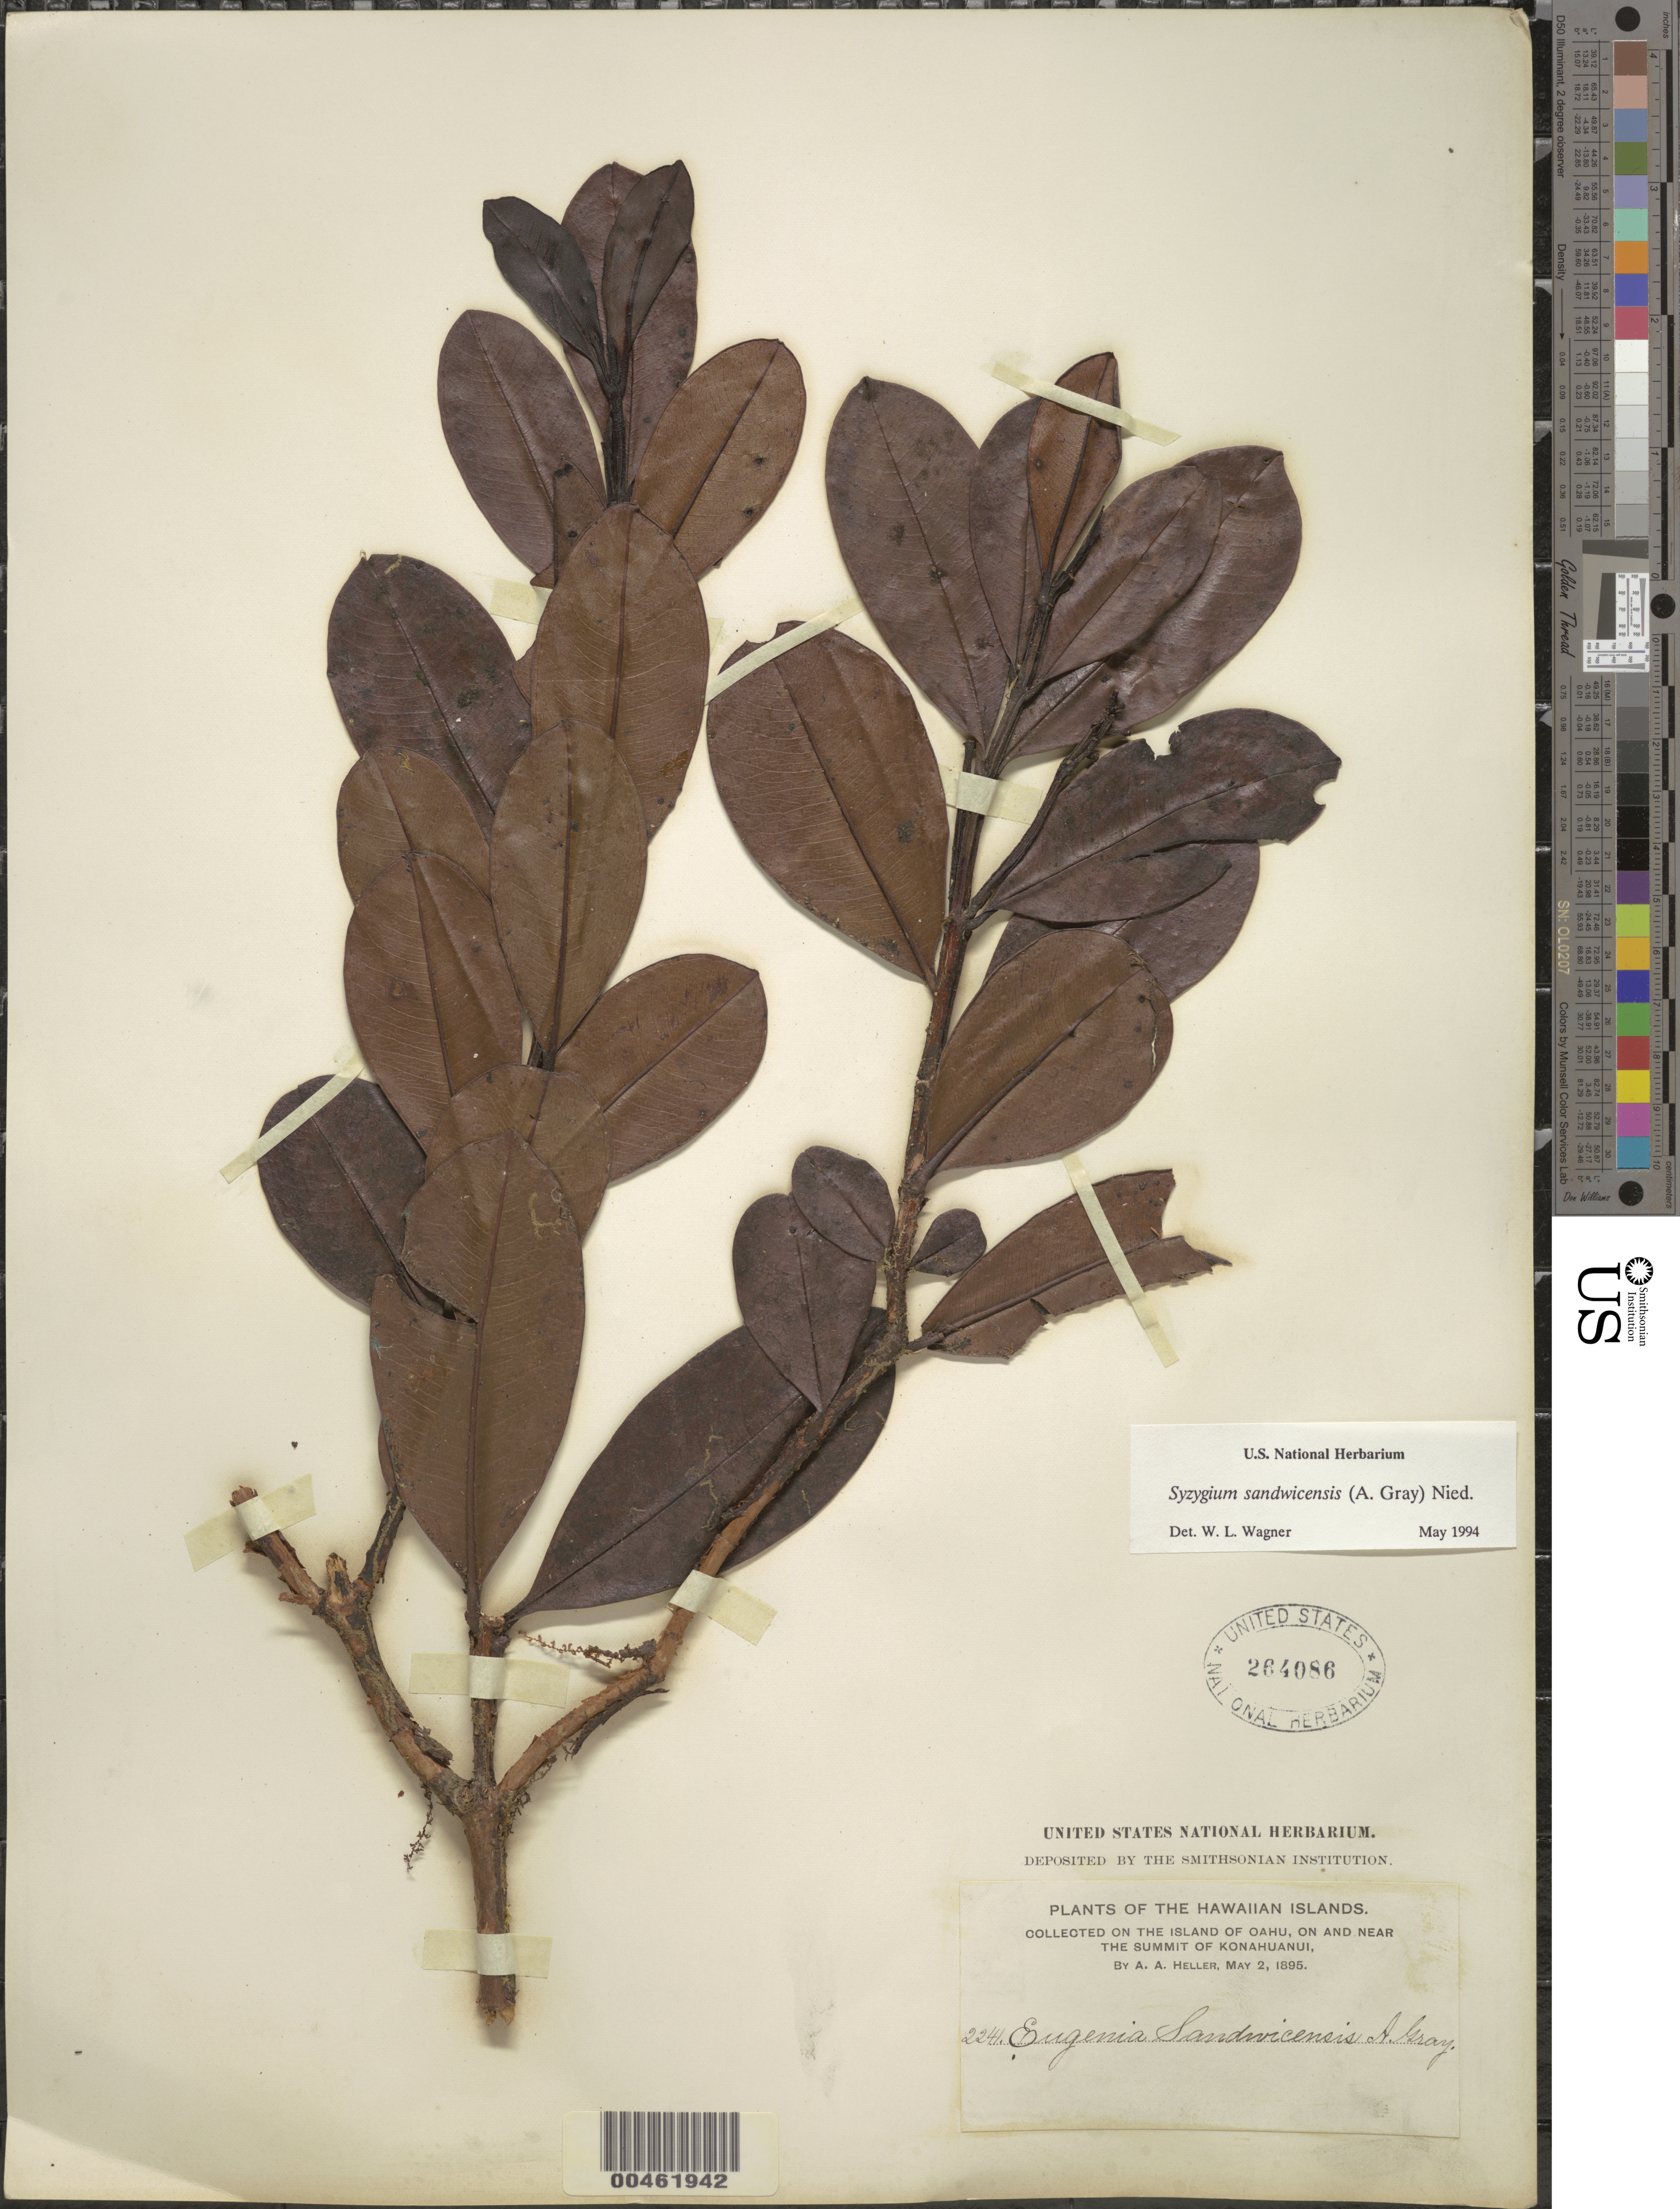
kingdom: Plantae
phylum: Tracheophyta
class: Magnoliopsida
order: Myrtales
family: Myrtaceae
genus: Syzygium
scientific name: Syzygium sandwicense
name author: (A. Gray) Müll. Stuttg.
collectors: A. A. Heller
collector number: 2241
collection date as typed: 2 May 1895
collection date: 1895-05-02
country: United States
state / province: Hawaii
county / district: Honolulu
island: Oahu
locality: On and near the summit of Konahuanui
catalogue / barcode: US 264086